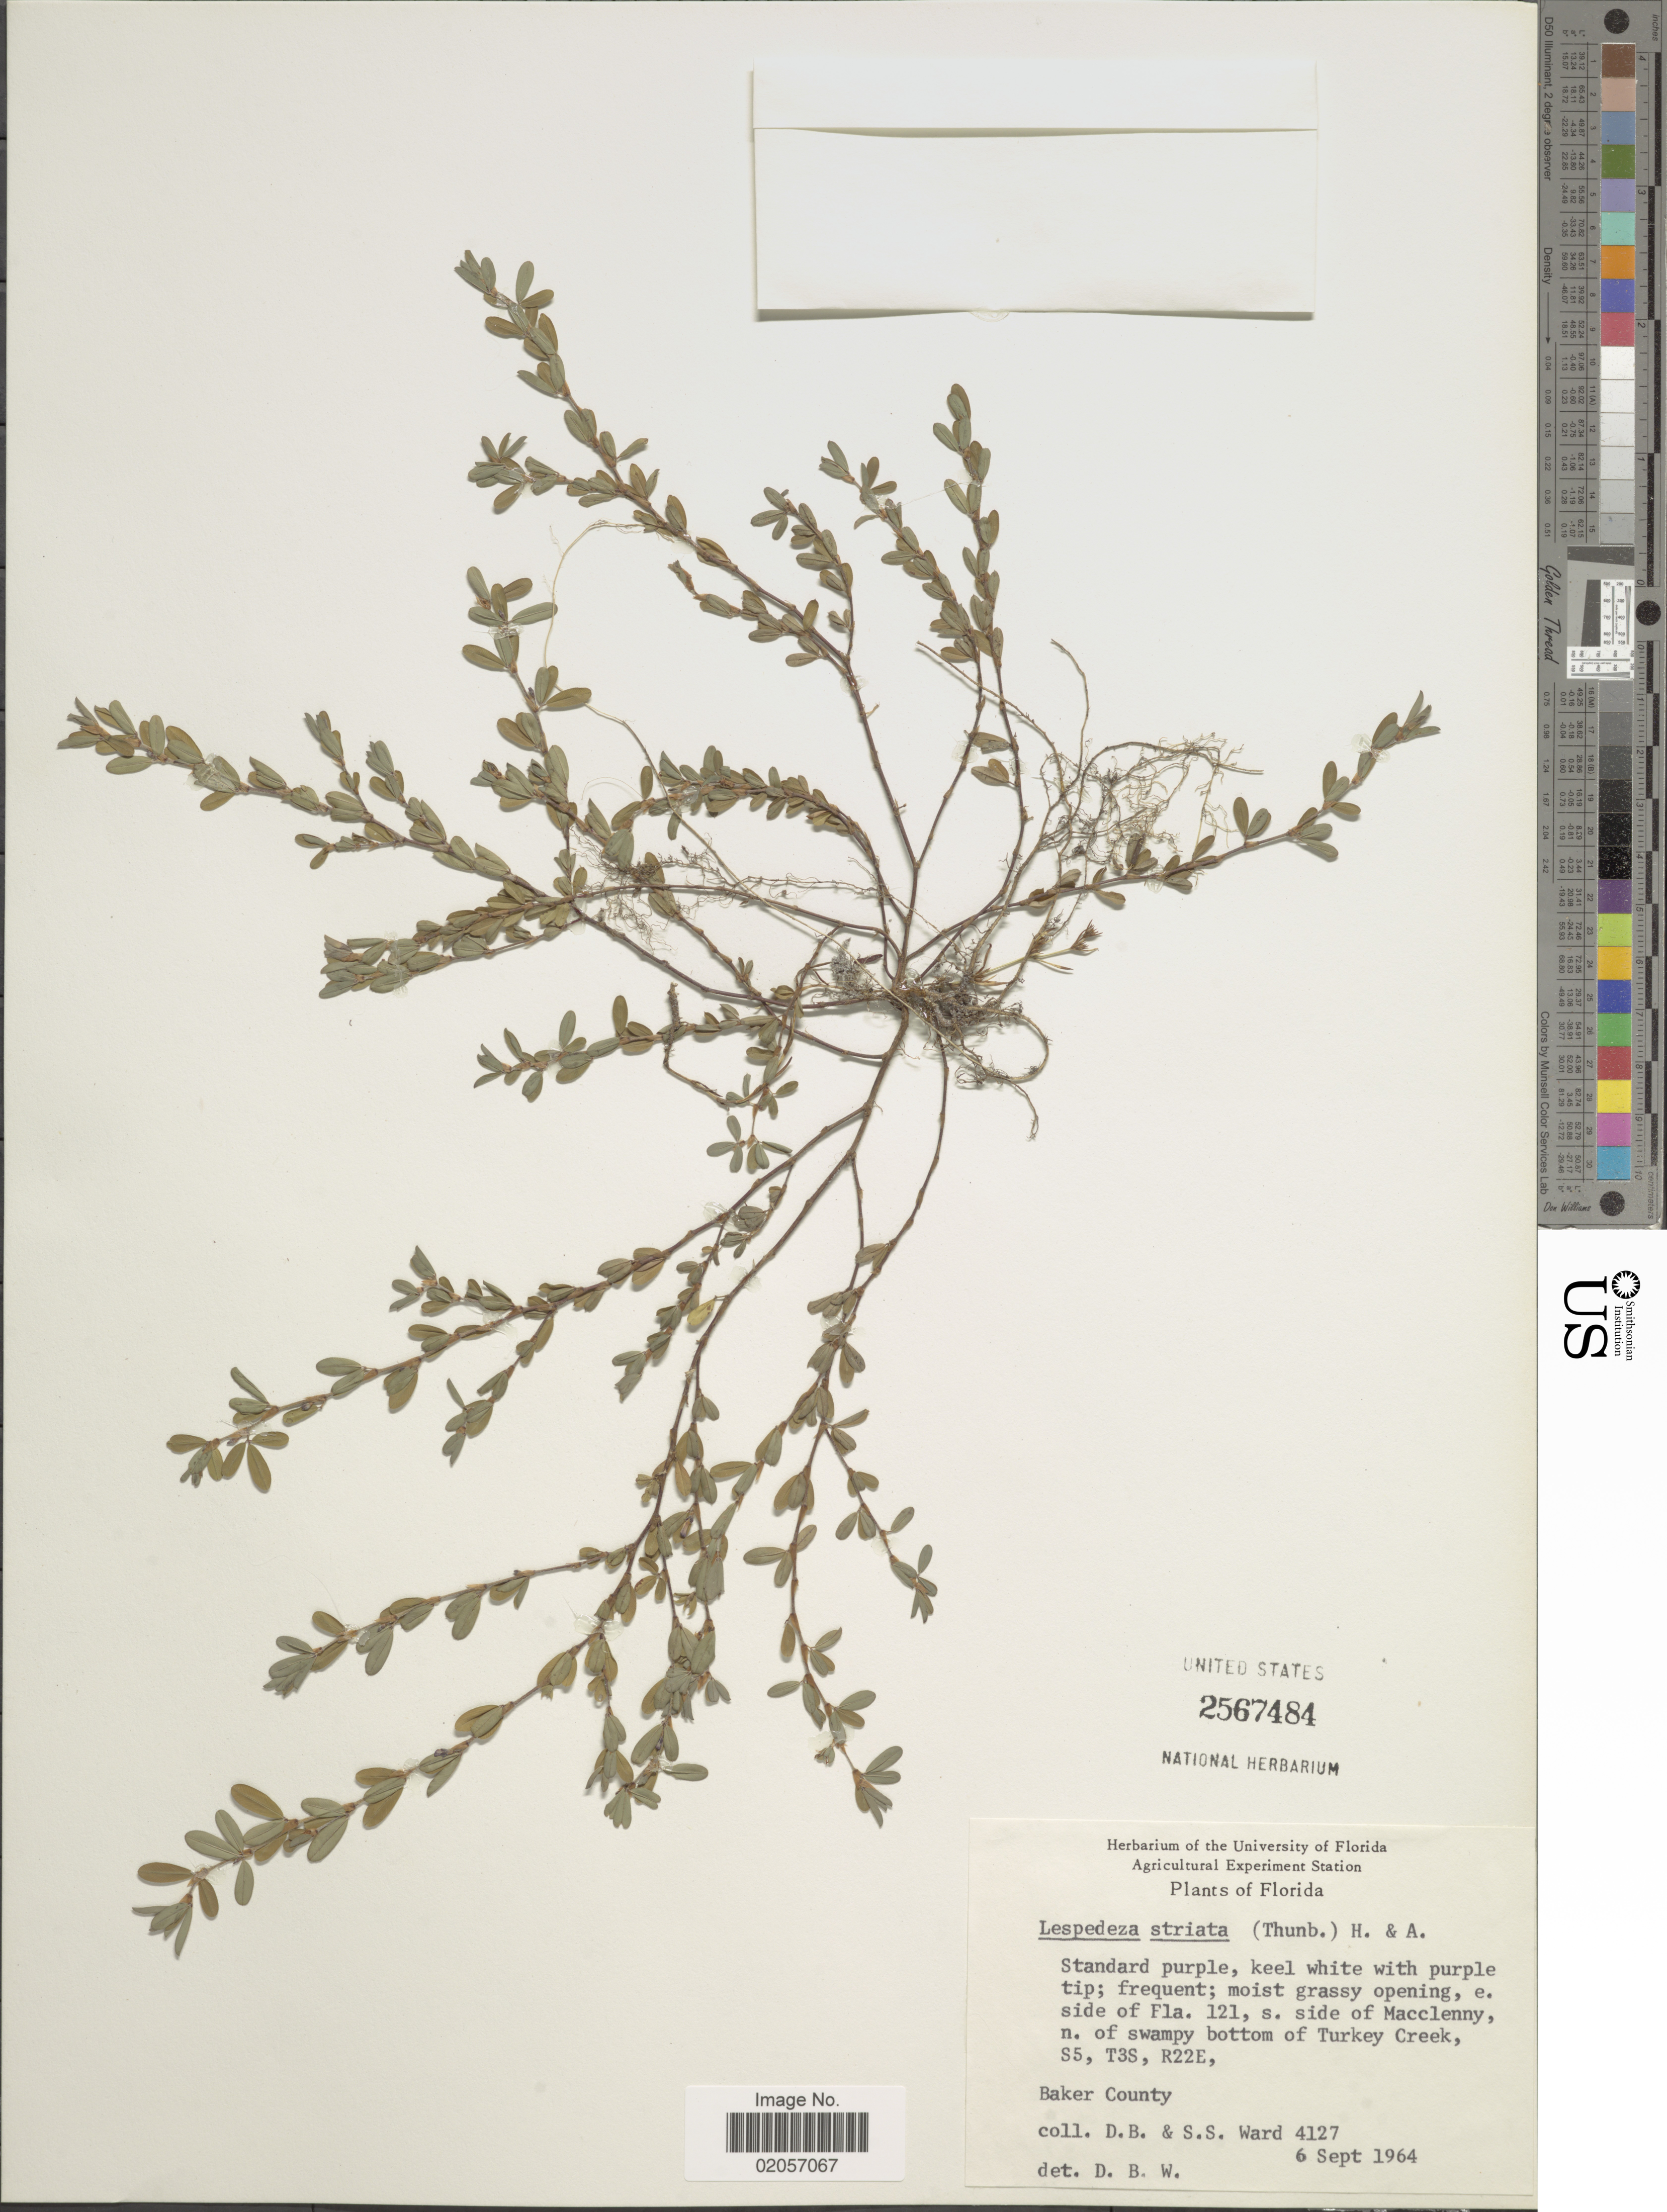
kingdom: Plantae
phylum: Tracheophyta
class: Magnoliopsida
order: Fabales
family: Fabaceae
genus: Kummerowia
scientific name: Kummerowia striata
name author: (Thunb.) Schindl.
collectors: D. B. Ward & S. S. Ward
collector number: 4127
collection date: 1964-09-06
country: United States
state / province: Florida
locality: E. side of Fla. 121, S. side of Macclenny, N. side of swampy bottom of Turkey Creek, S5, T3S, R22E, Baker County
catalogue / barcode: US 2567484